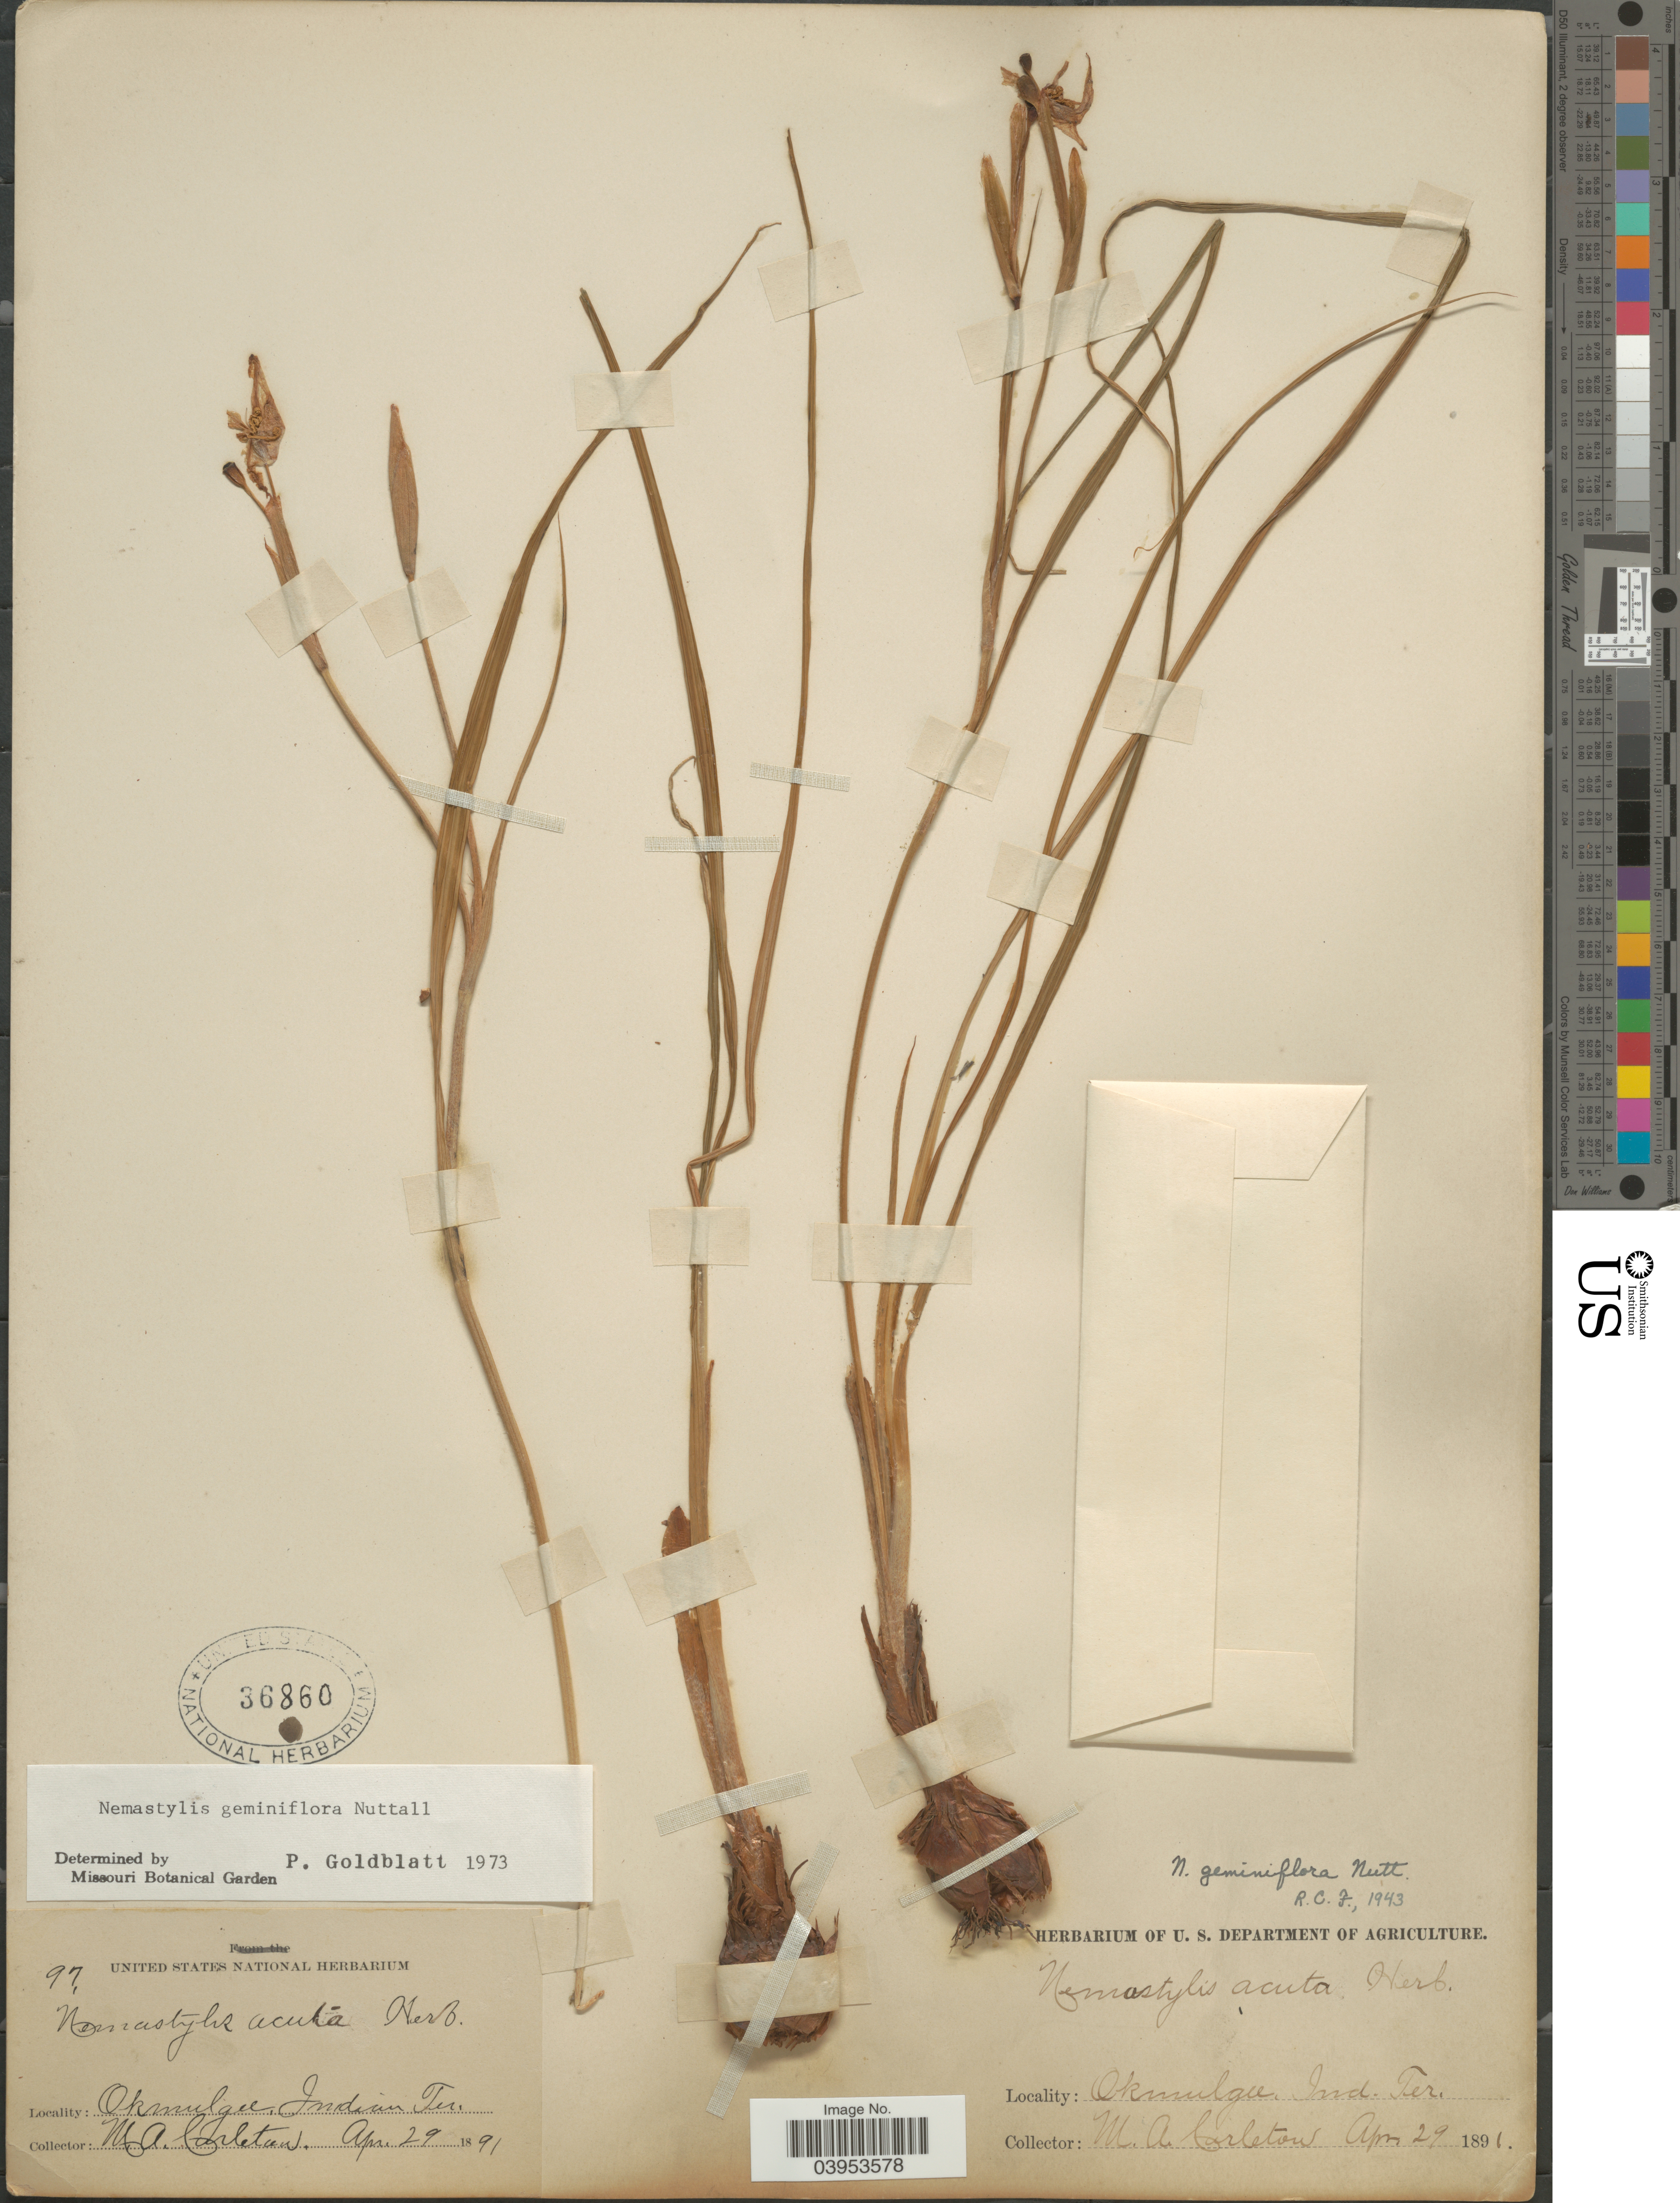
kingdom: Plantae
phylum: Tracheophyta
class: Liliopsida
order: Asparagales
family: Iridaceae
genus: Nemastylis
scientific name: Nemastylis geminiflora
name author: Nutt.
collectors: M. A. Carleton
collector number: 97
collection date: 1891-04-29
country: United States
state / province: Oklahoma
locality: Okmulgee, Indian Ter.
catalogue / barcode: US 36860